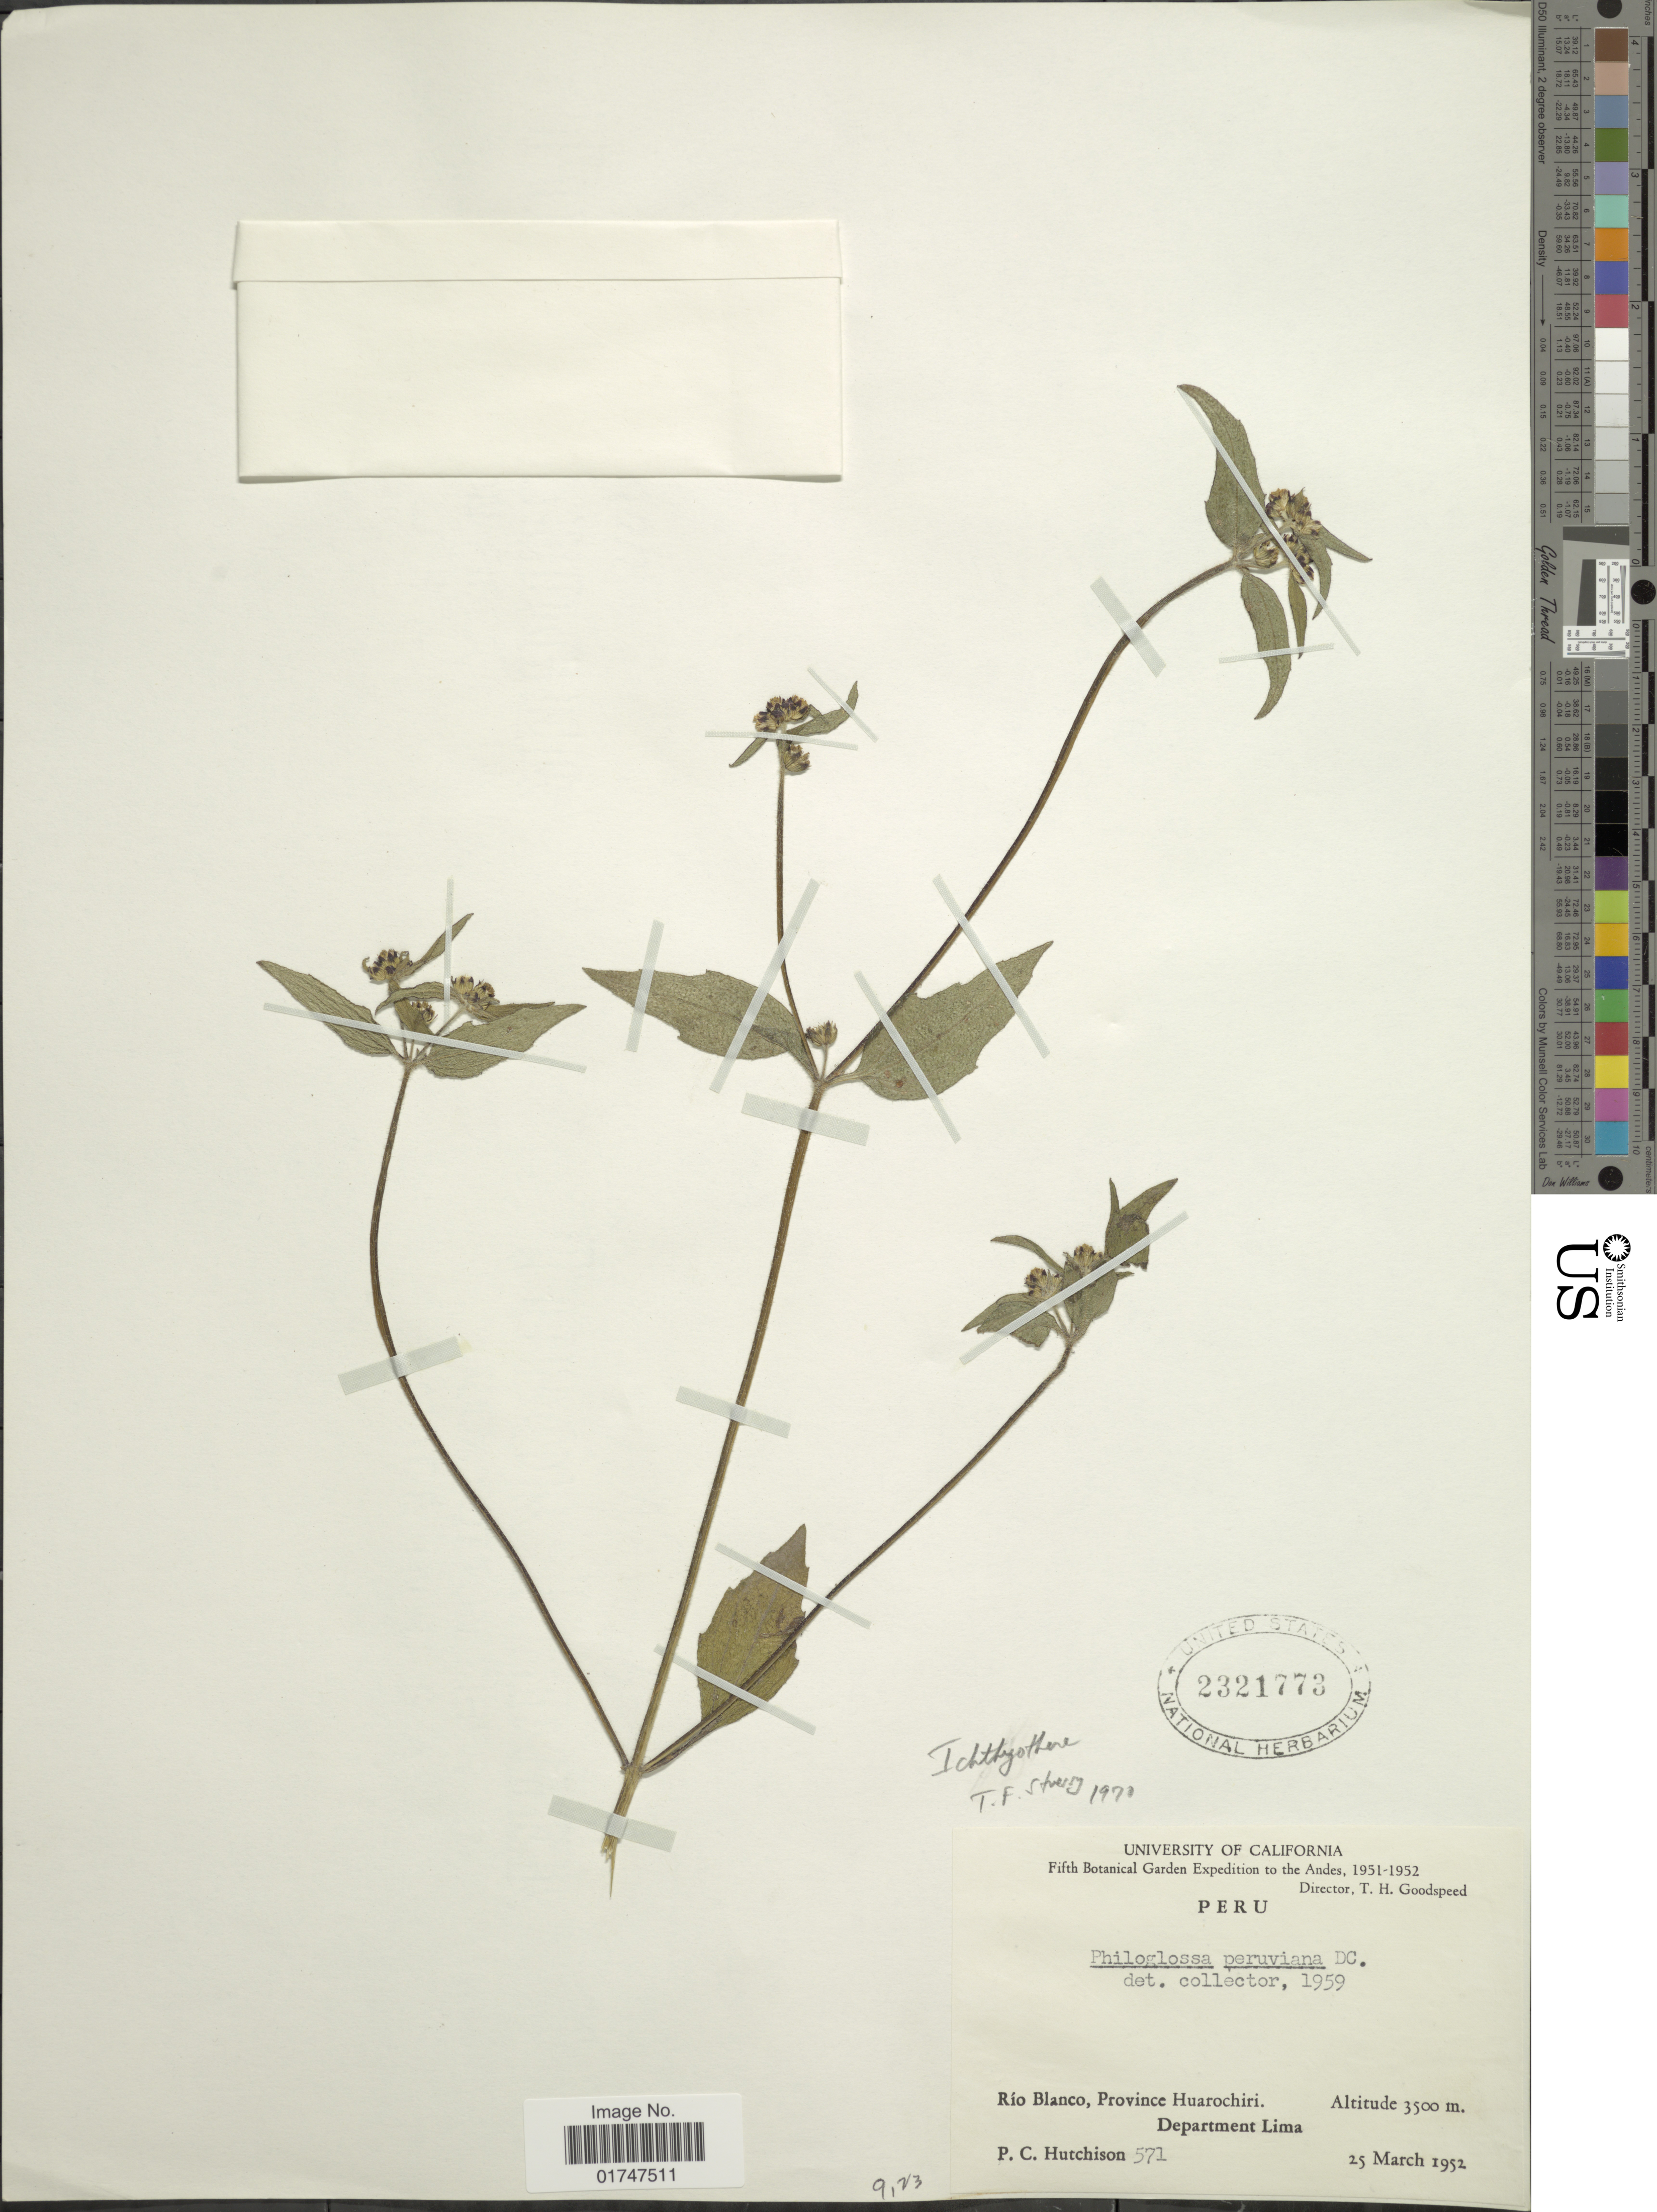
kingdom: Plantae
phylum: Tracheophyta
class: Magnoliopsida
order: Asterales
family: Asteraceae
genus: Ichthyothere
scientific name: Ichthyothere sp.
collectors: P. C. Hutchison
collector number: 571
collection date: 1952-03-25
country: Peru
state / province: Lima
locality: Río Blanco, Province Huarochiri.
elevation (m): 3500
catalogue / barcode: US 2321773